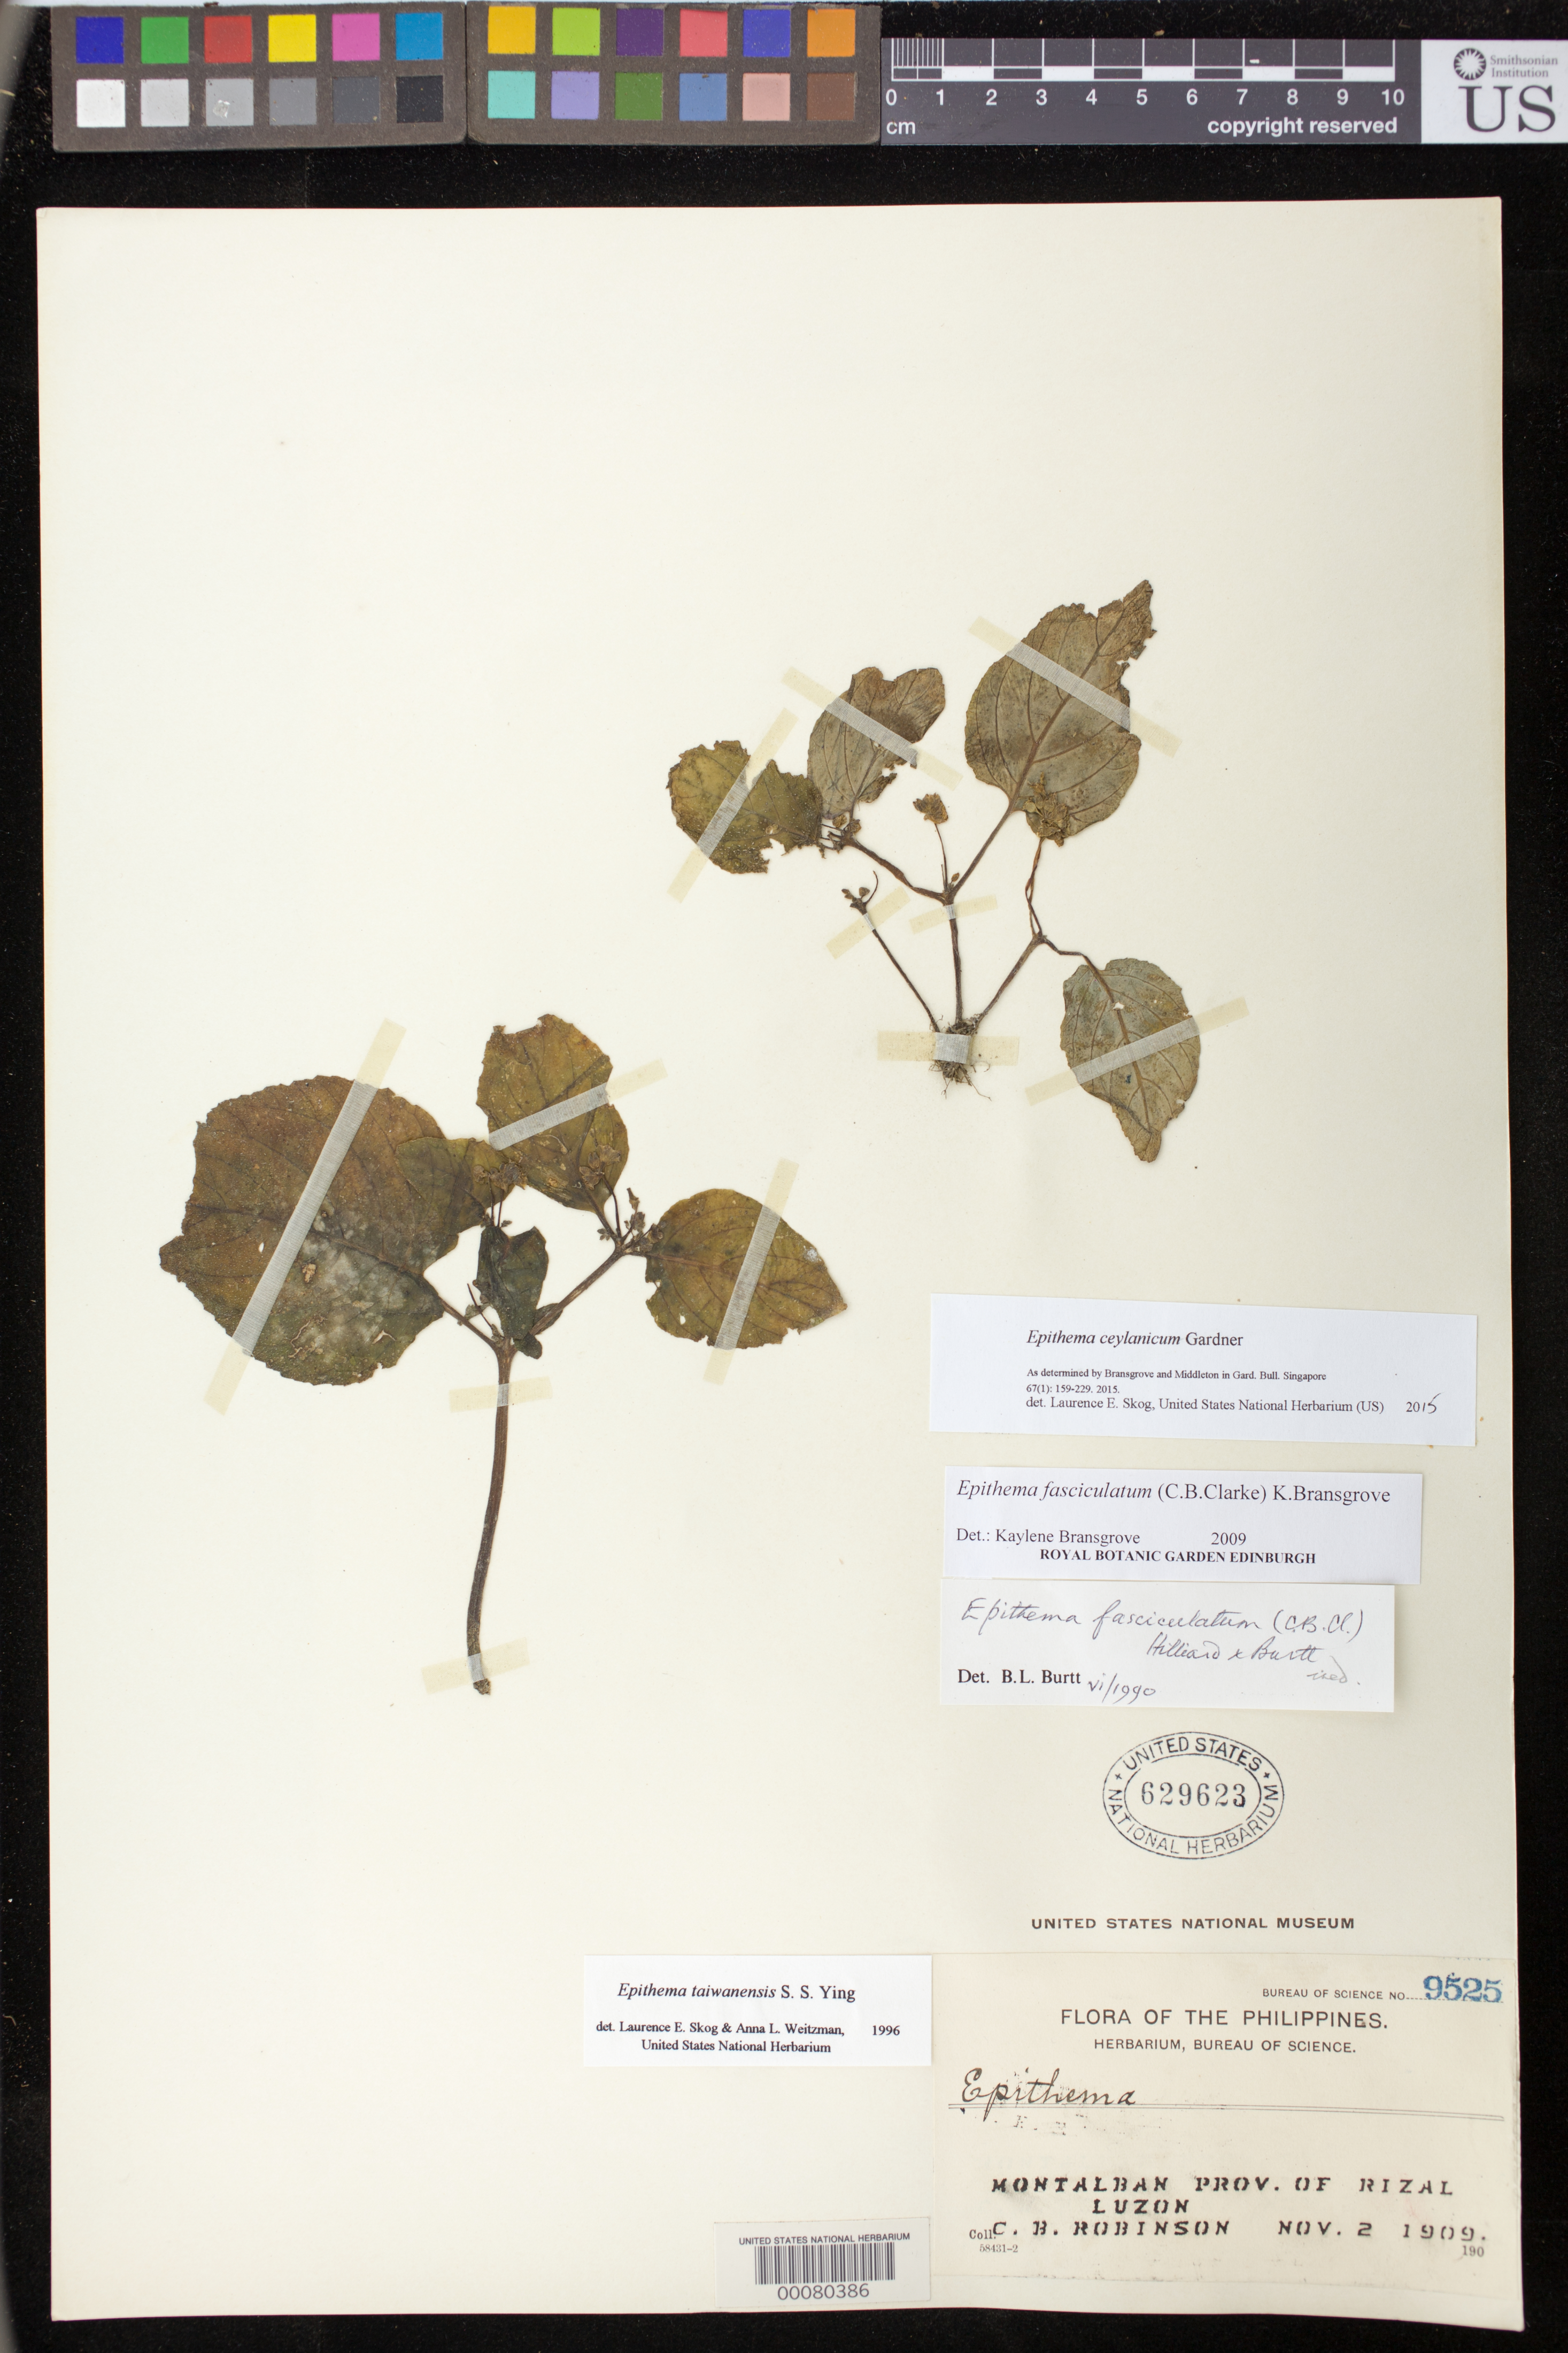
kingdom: Plantae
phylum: Tracheophyta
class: Magnoliopsida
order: Lamiales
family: Gesneriaceae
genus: Epithema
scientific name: Epithema ceylanicum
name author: Wight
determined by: Skog, Laurence E.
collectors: C. Robinson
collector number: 9525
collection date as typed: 02 Nov 1909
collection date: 1909-11-02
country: Philippines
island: Luzon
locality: Rizal, Montalban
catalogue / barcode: US 629623